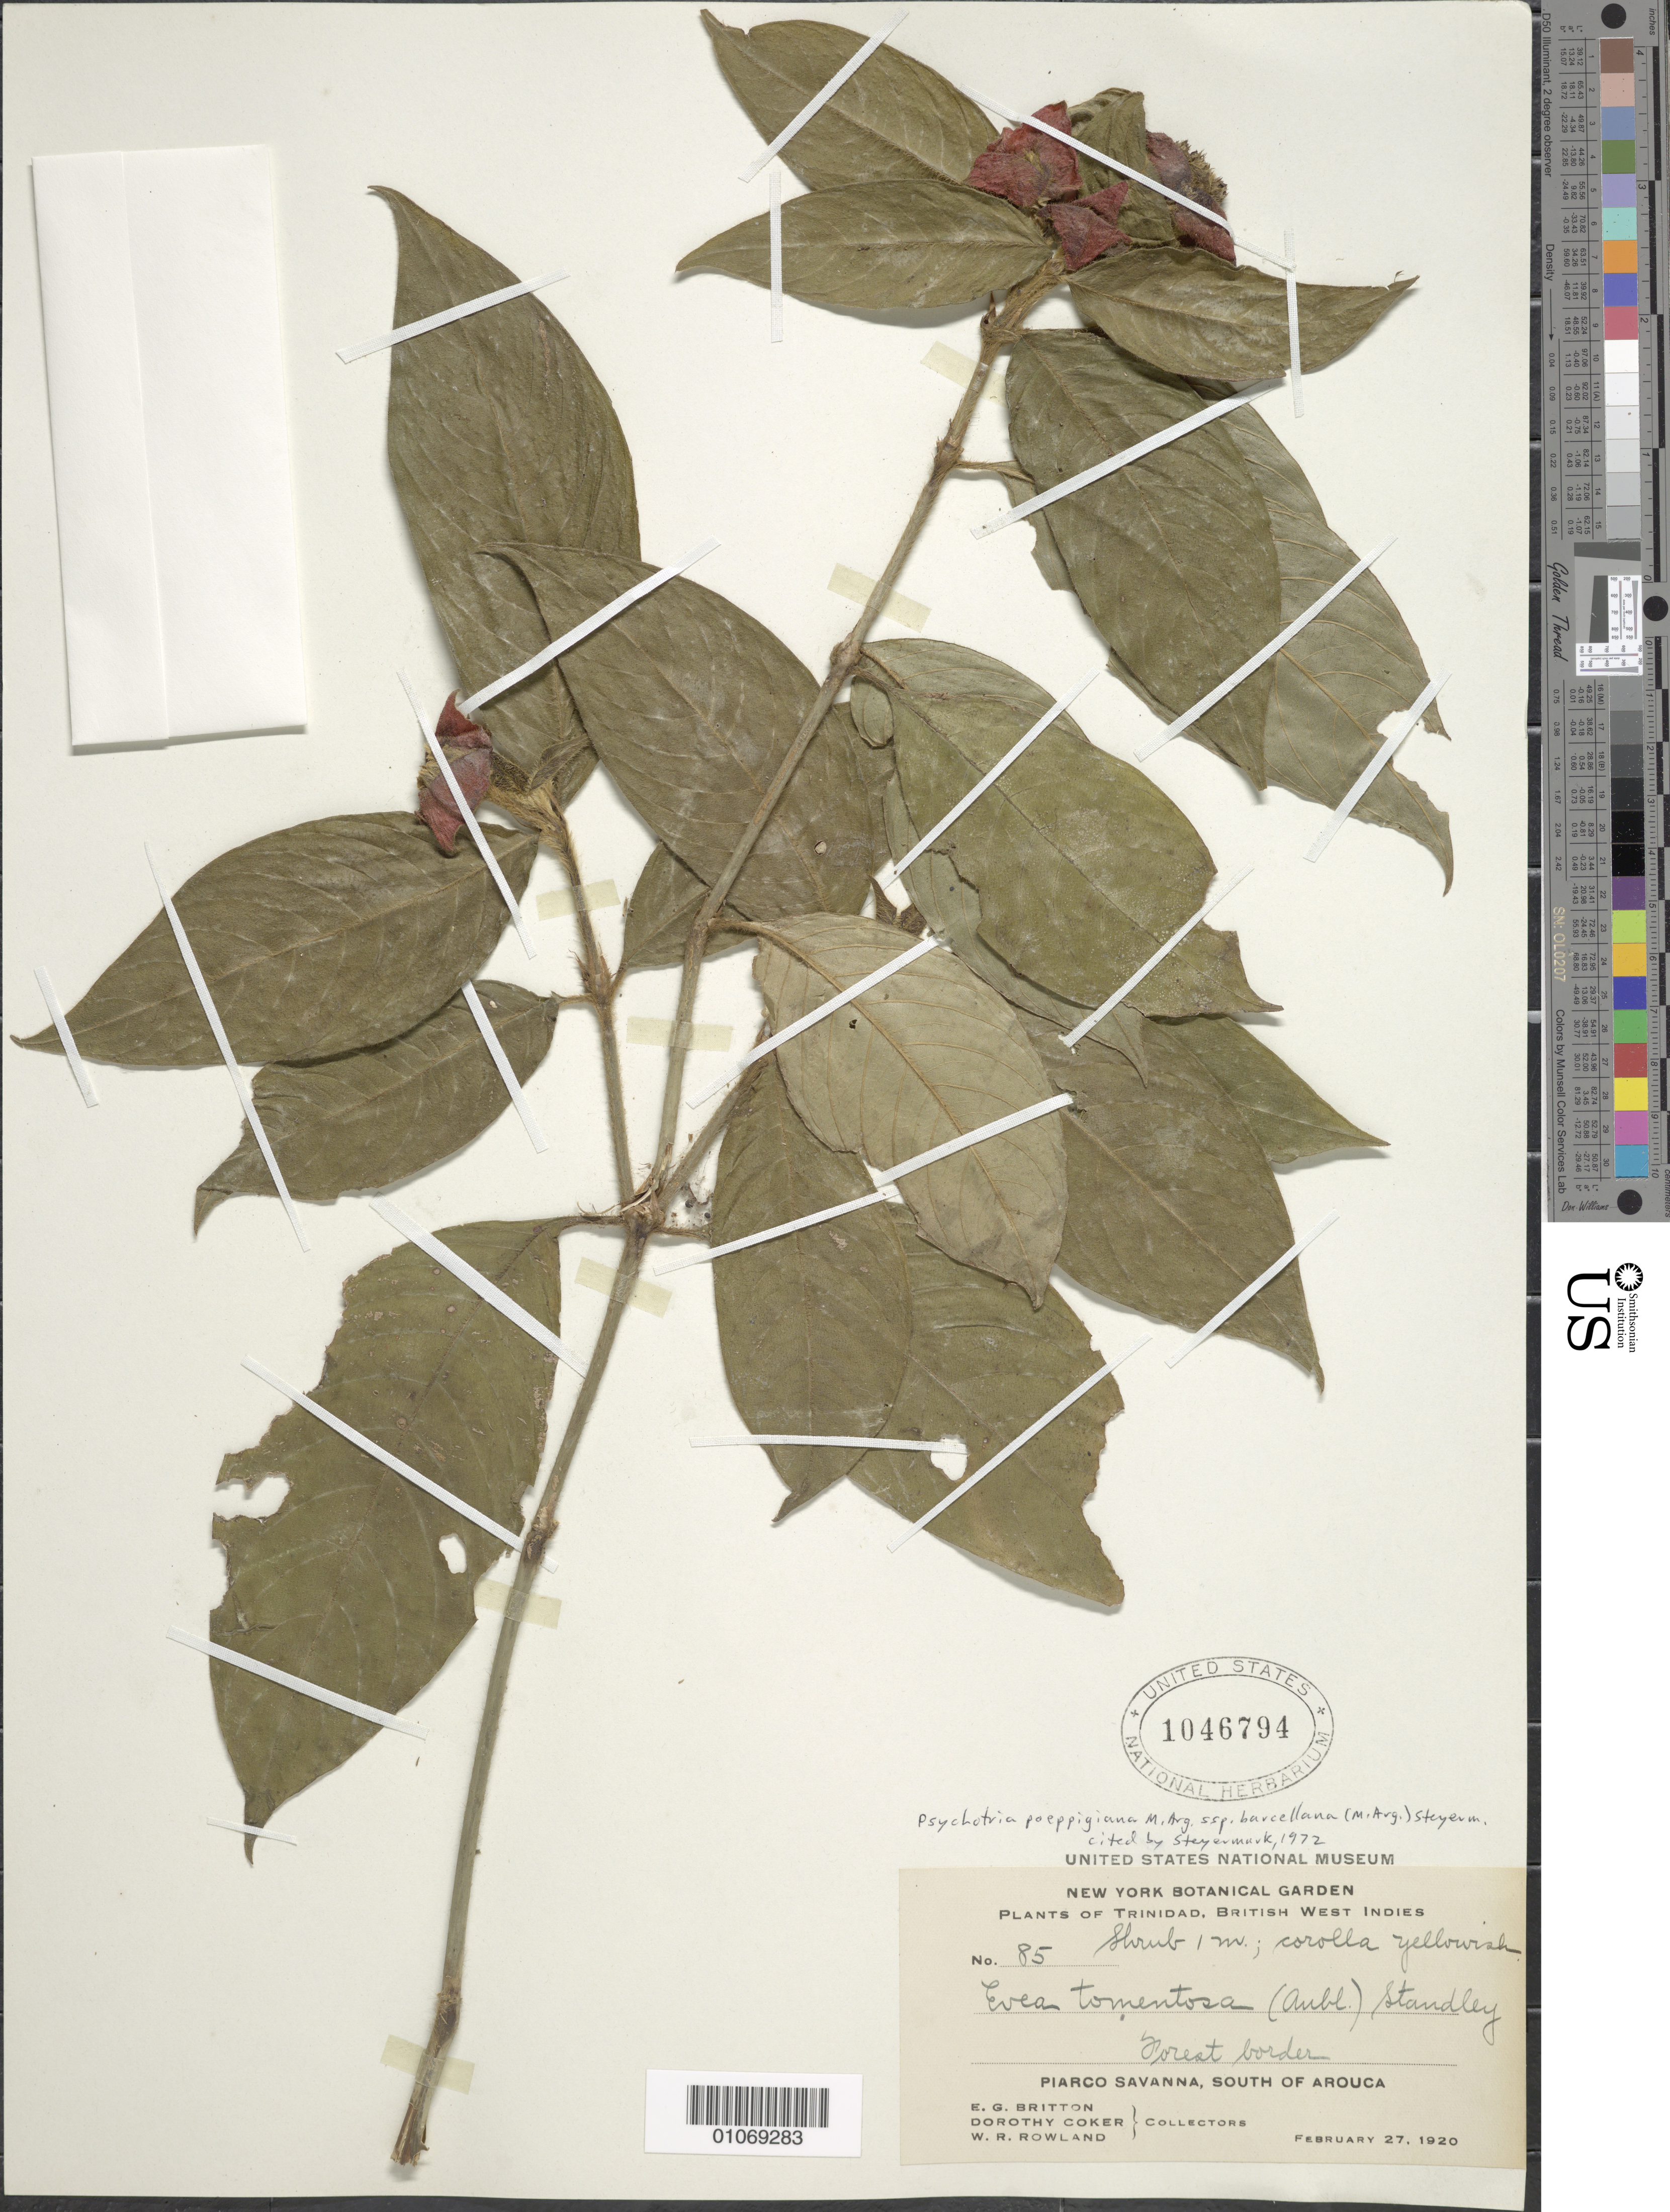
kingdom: Plantae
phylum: Tracheophyta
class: Magnoliopsida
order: Gentianales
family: Rubiaceae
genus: Cephaelis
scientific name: Cephaelis tomentosa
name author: (Aubl.) Vahl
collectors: E. G. Britton, D. Coker & W. Rowland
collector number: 85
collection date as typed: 27 Feb 1920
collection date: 1920-02-27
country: Trinidad and Tobago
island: Trinidad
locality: Piarco Savanna, south of Arouca. Forest border.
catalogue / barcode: US 1046794